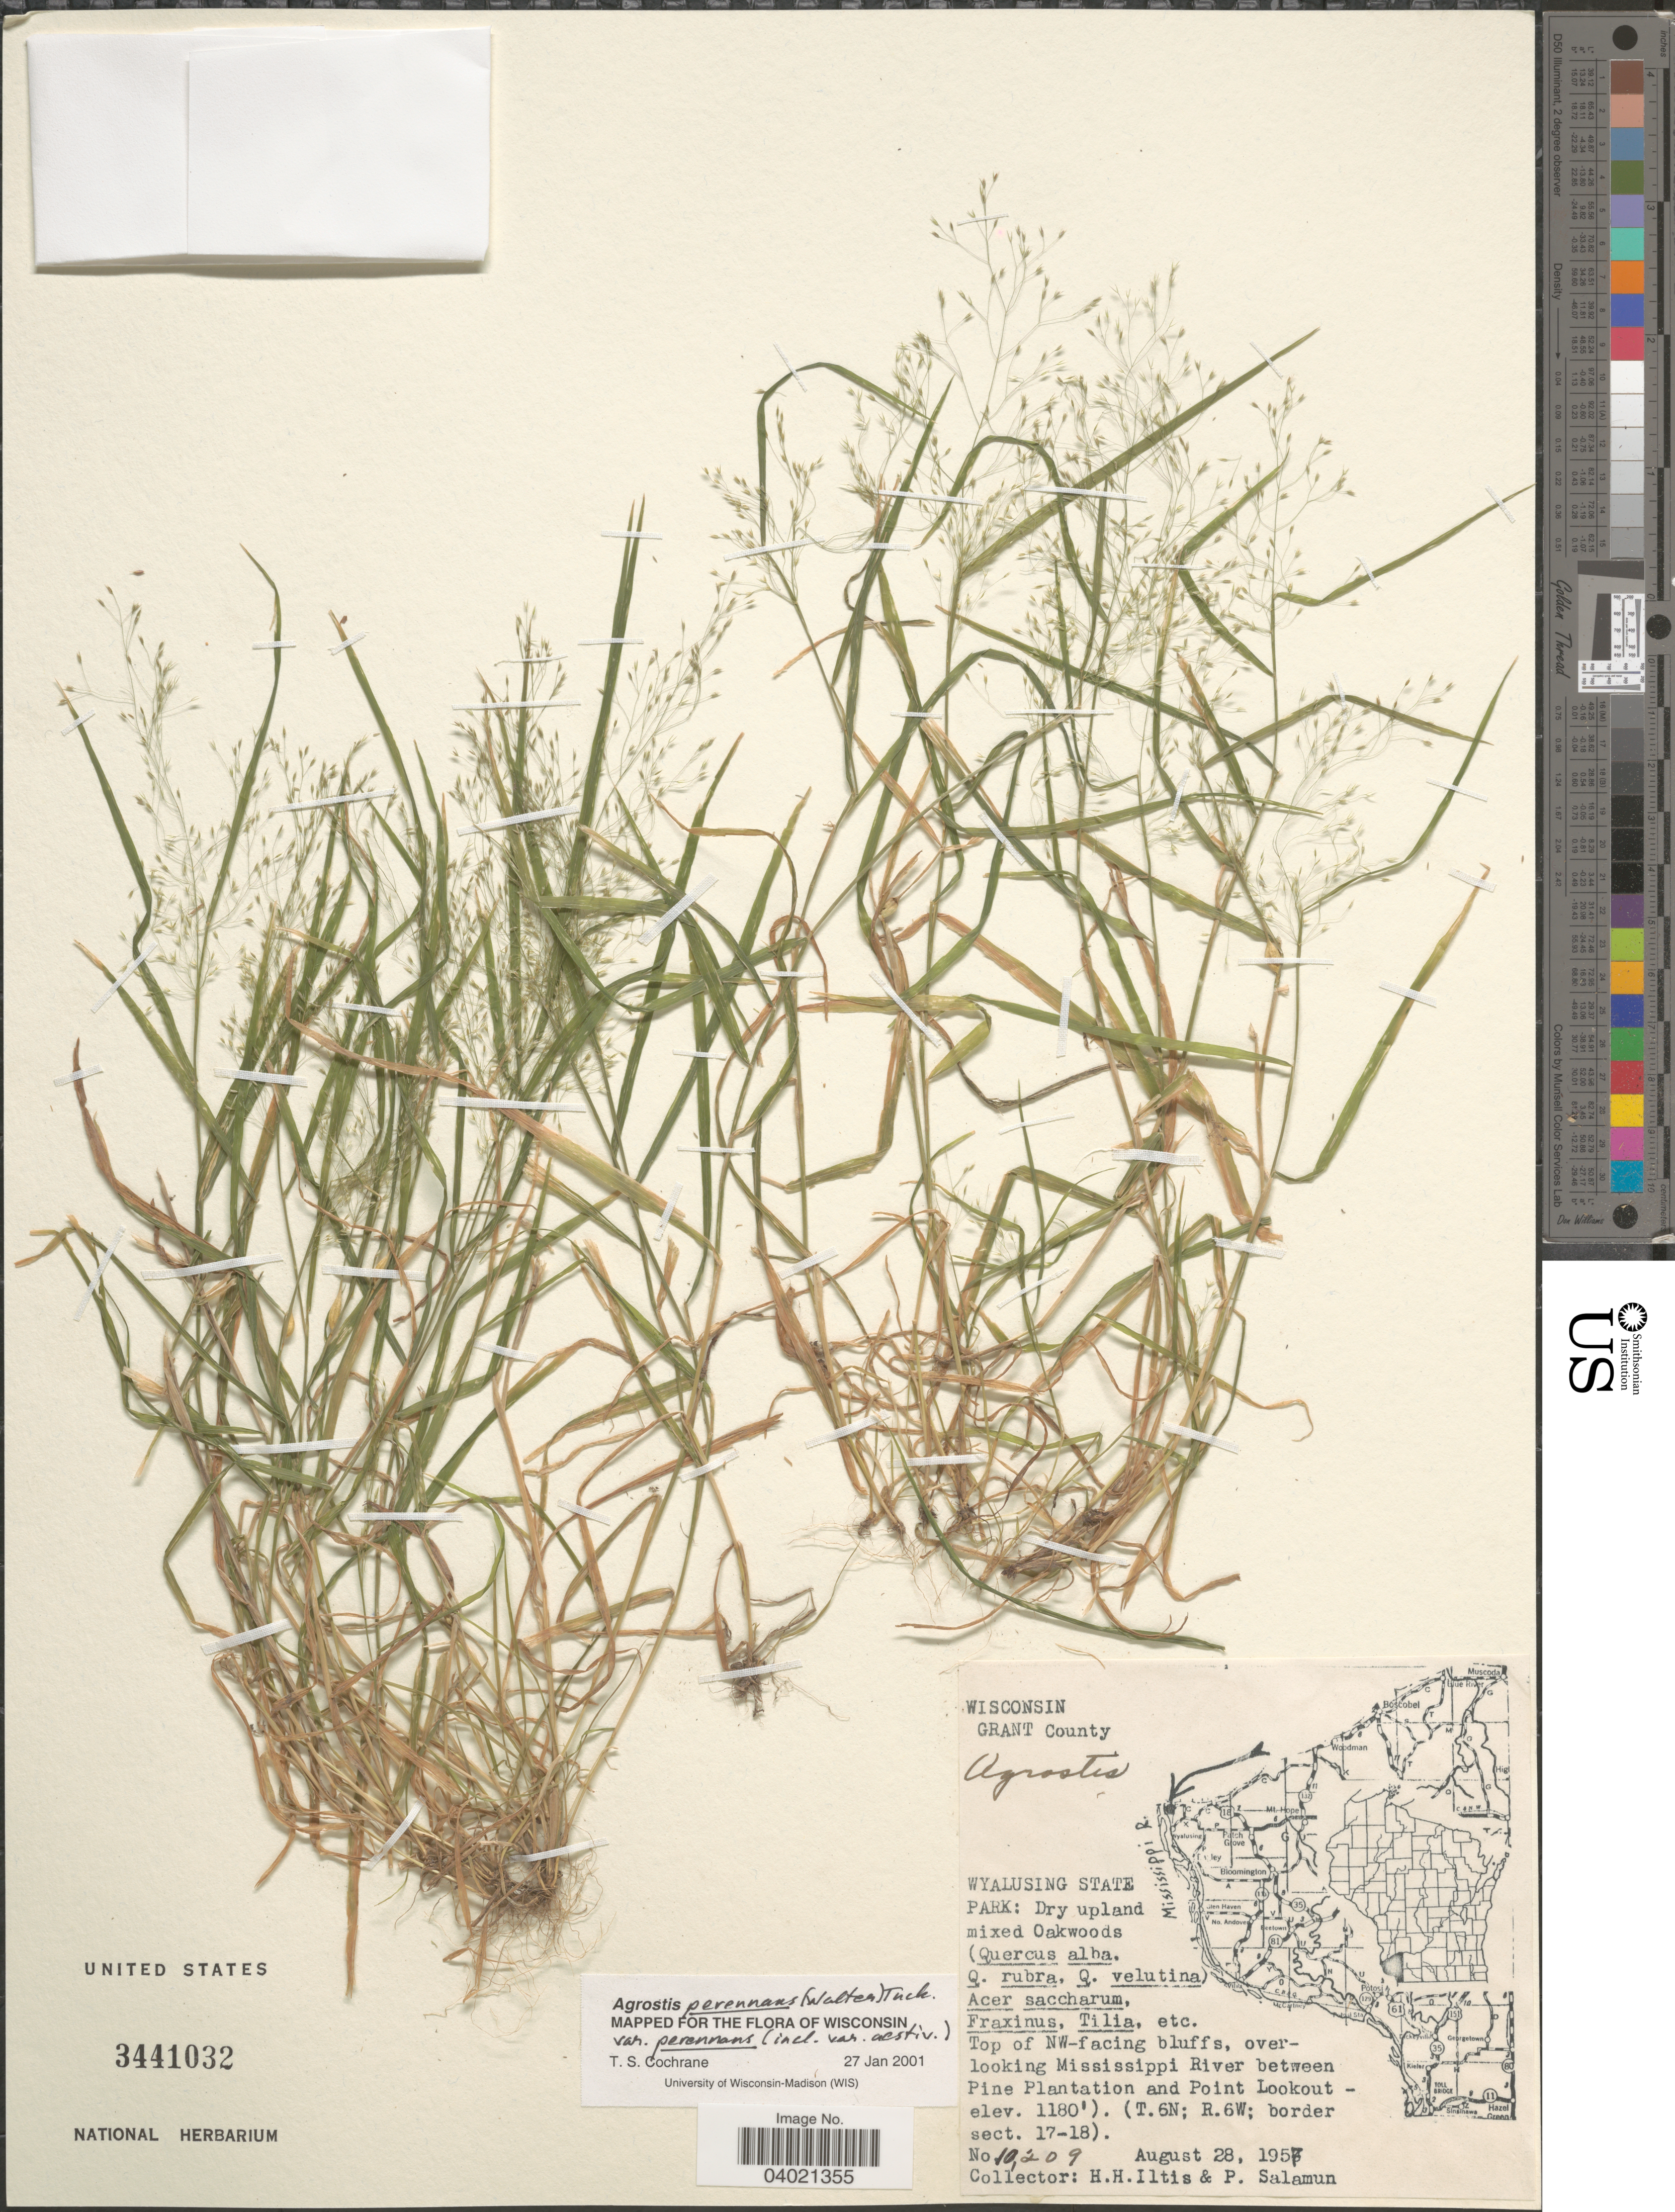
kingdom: Plantae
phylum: Tracheophyta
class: Liliopsida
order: Poales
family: Poaceae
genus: Agrostis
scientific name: Agrostis perennans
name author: (Walter) Tuck.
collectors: H. H. Iltis & P. Salamun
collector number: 10209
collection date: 1957-08-28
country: United States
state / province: Wisconsin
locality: Grant County. Wyalusing State Park. Top of NW-facing bluffs, overlooking Mississippi River between Pine Plantation and Point Lookout - (T.6N; R.6W; border sect. 17-18).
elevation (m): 360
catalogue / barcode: US 3441032